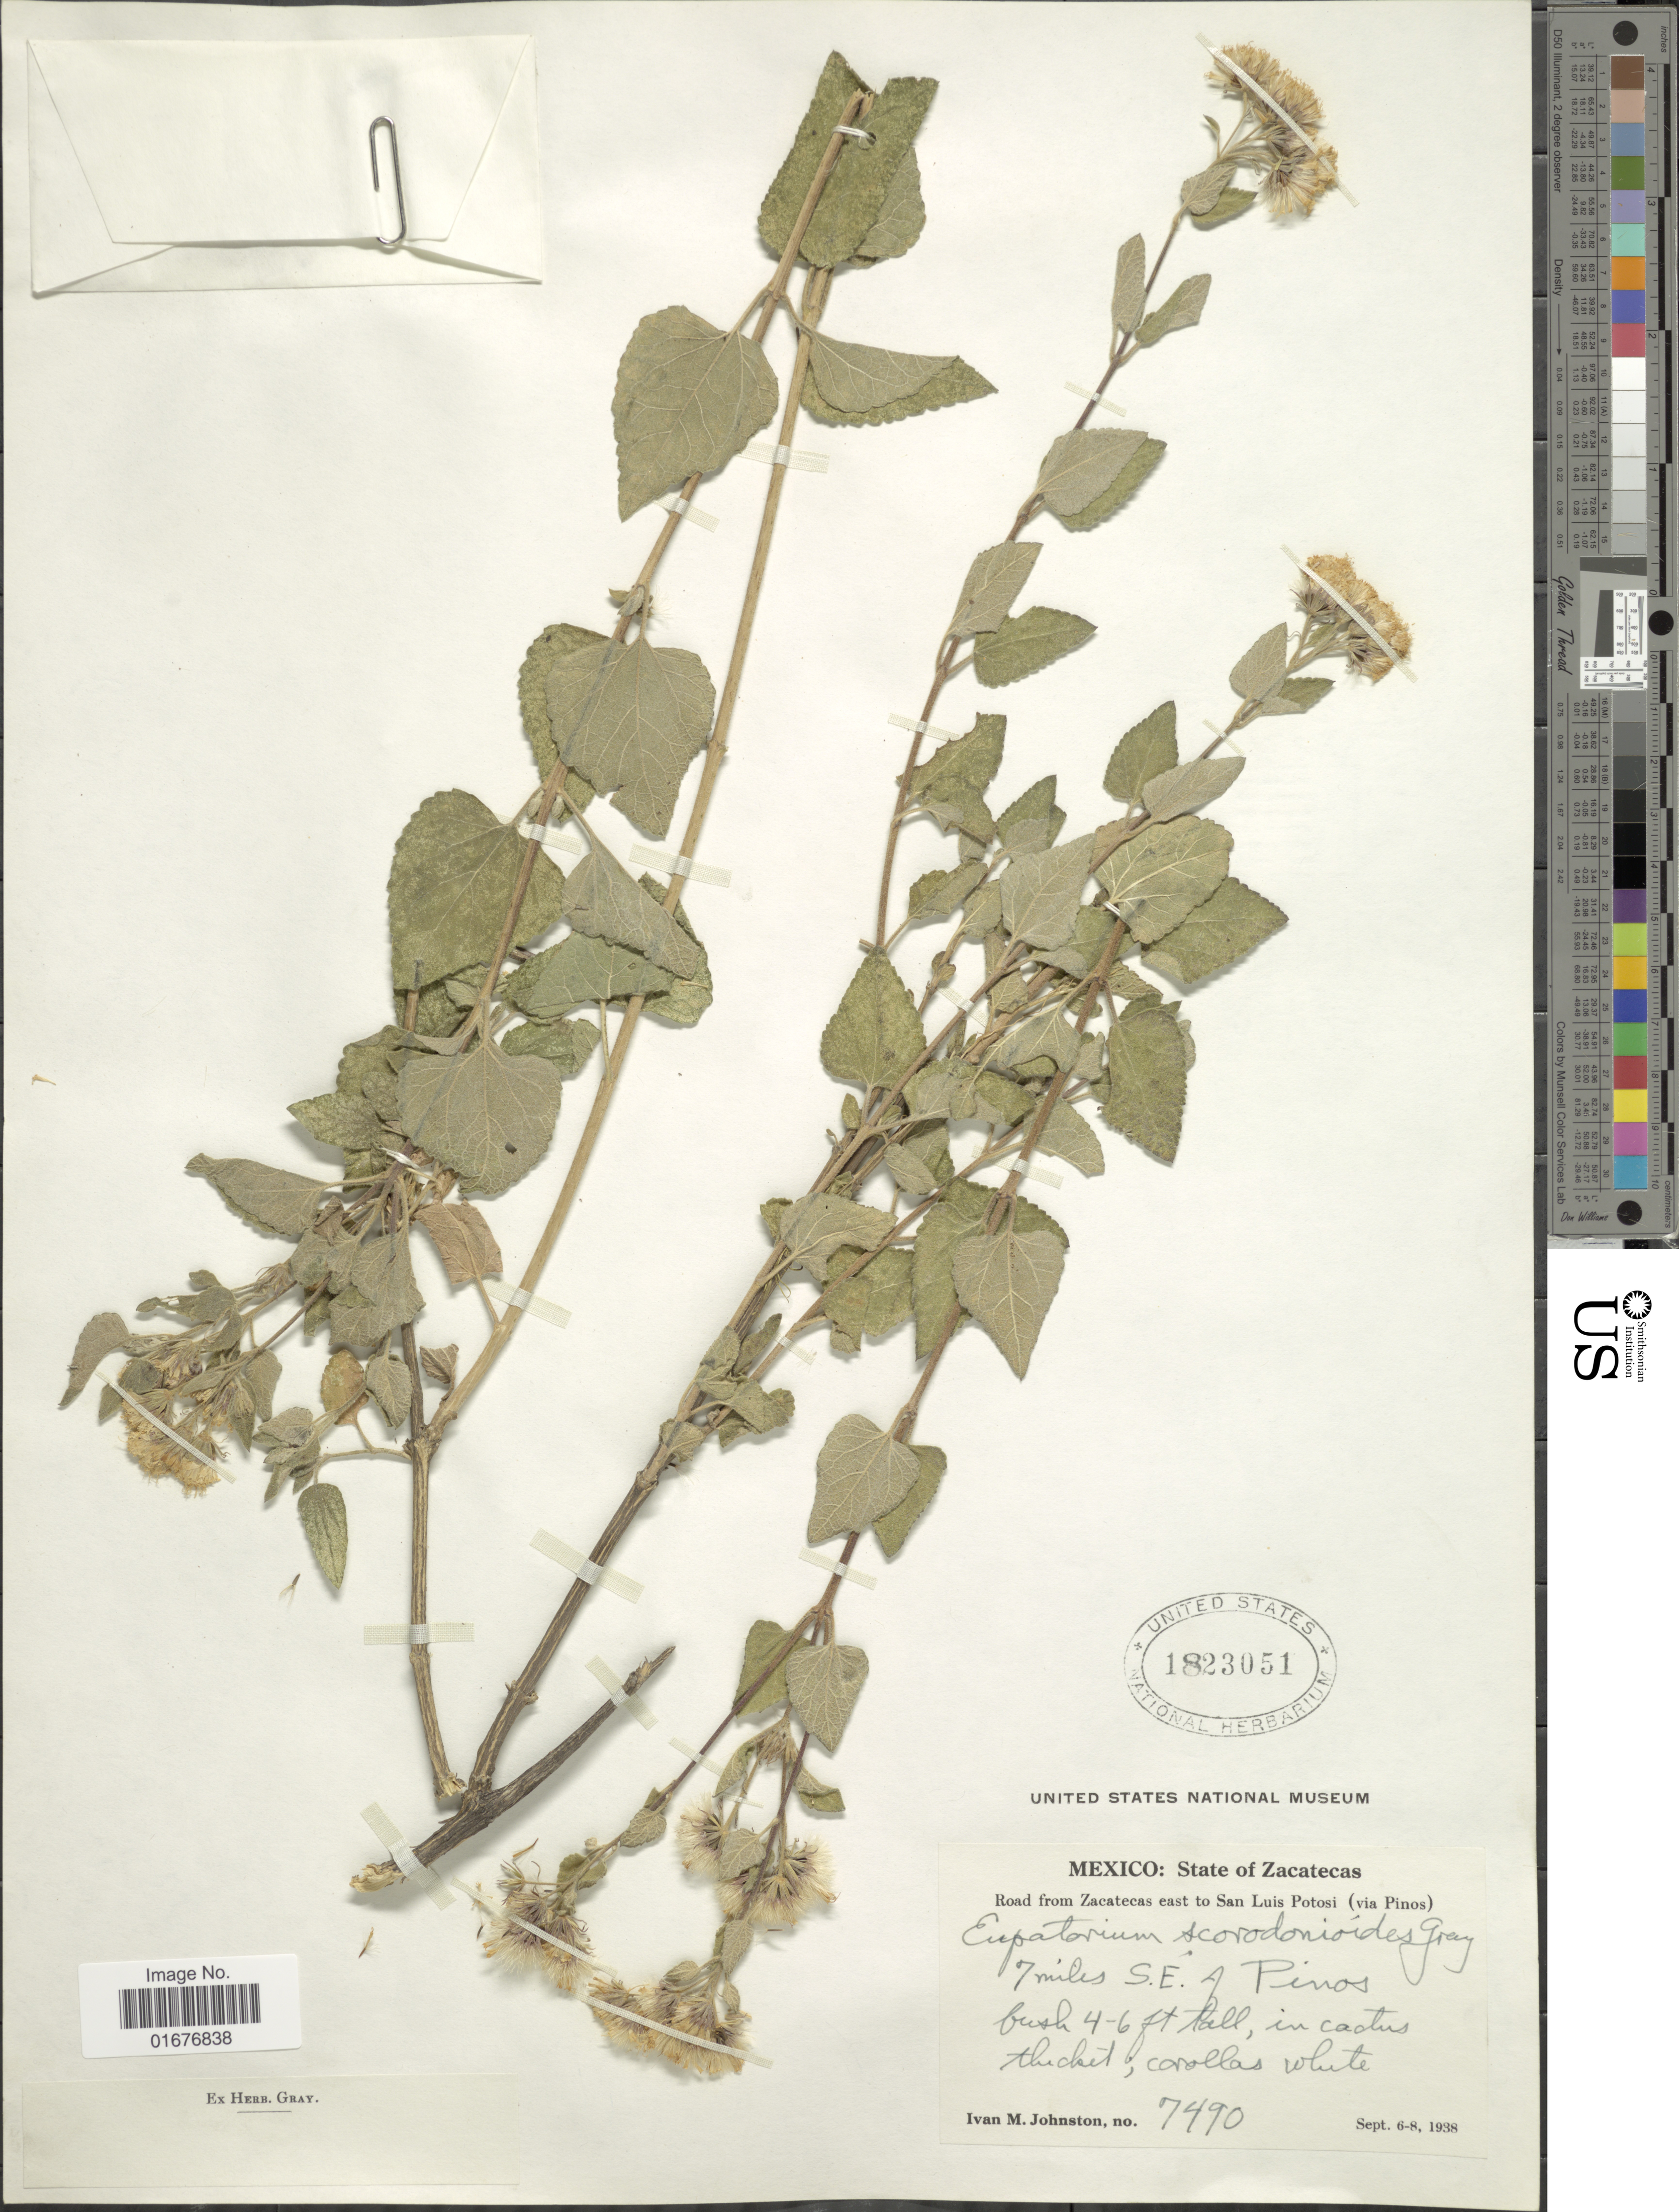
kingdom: Plantae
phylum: Tracheophyta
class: Magnoliopsida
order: Asterales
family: Asteraceae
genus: Ageratina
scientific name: Ageratina scorodonioides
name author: (A. Gray) R.M. King & H. Rob.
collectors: I.M. Johnston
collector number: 7490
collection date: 1938-09-06/1938-09-09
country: Mexico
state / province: Zacatecas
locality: Road from Zacatecas east to San Luis Potosi (via Pinos), 7 miles S. E. S Pinos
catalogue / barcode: US 1823051